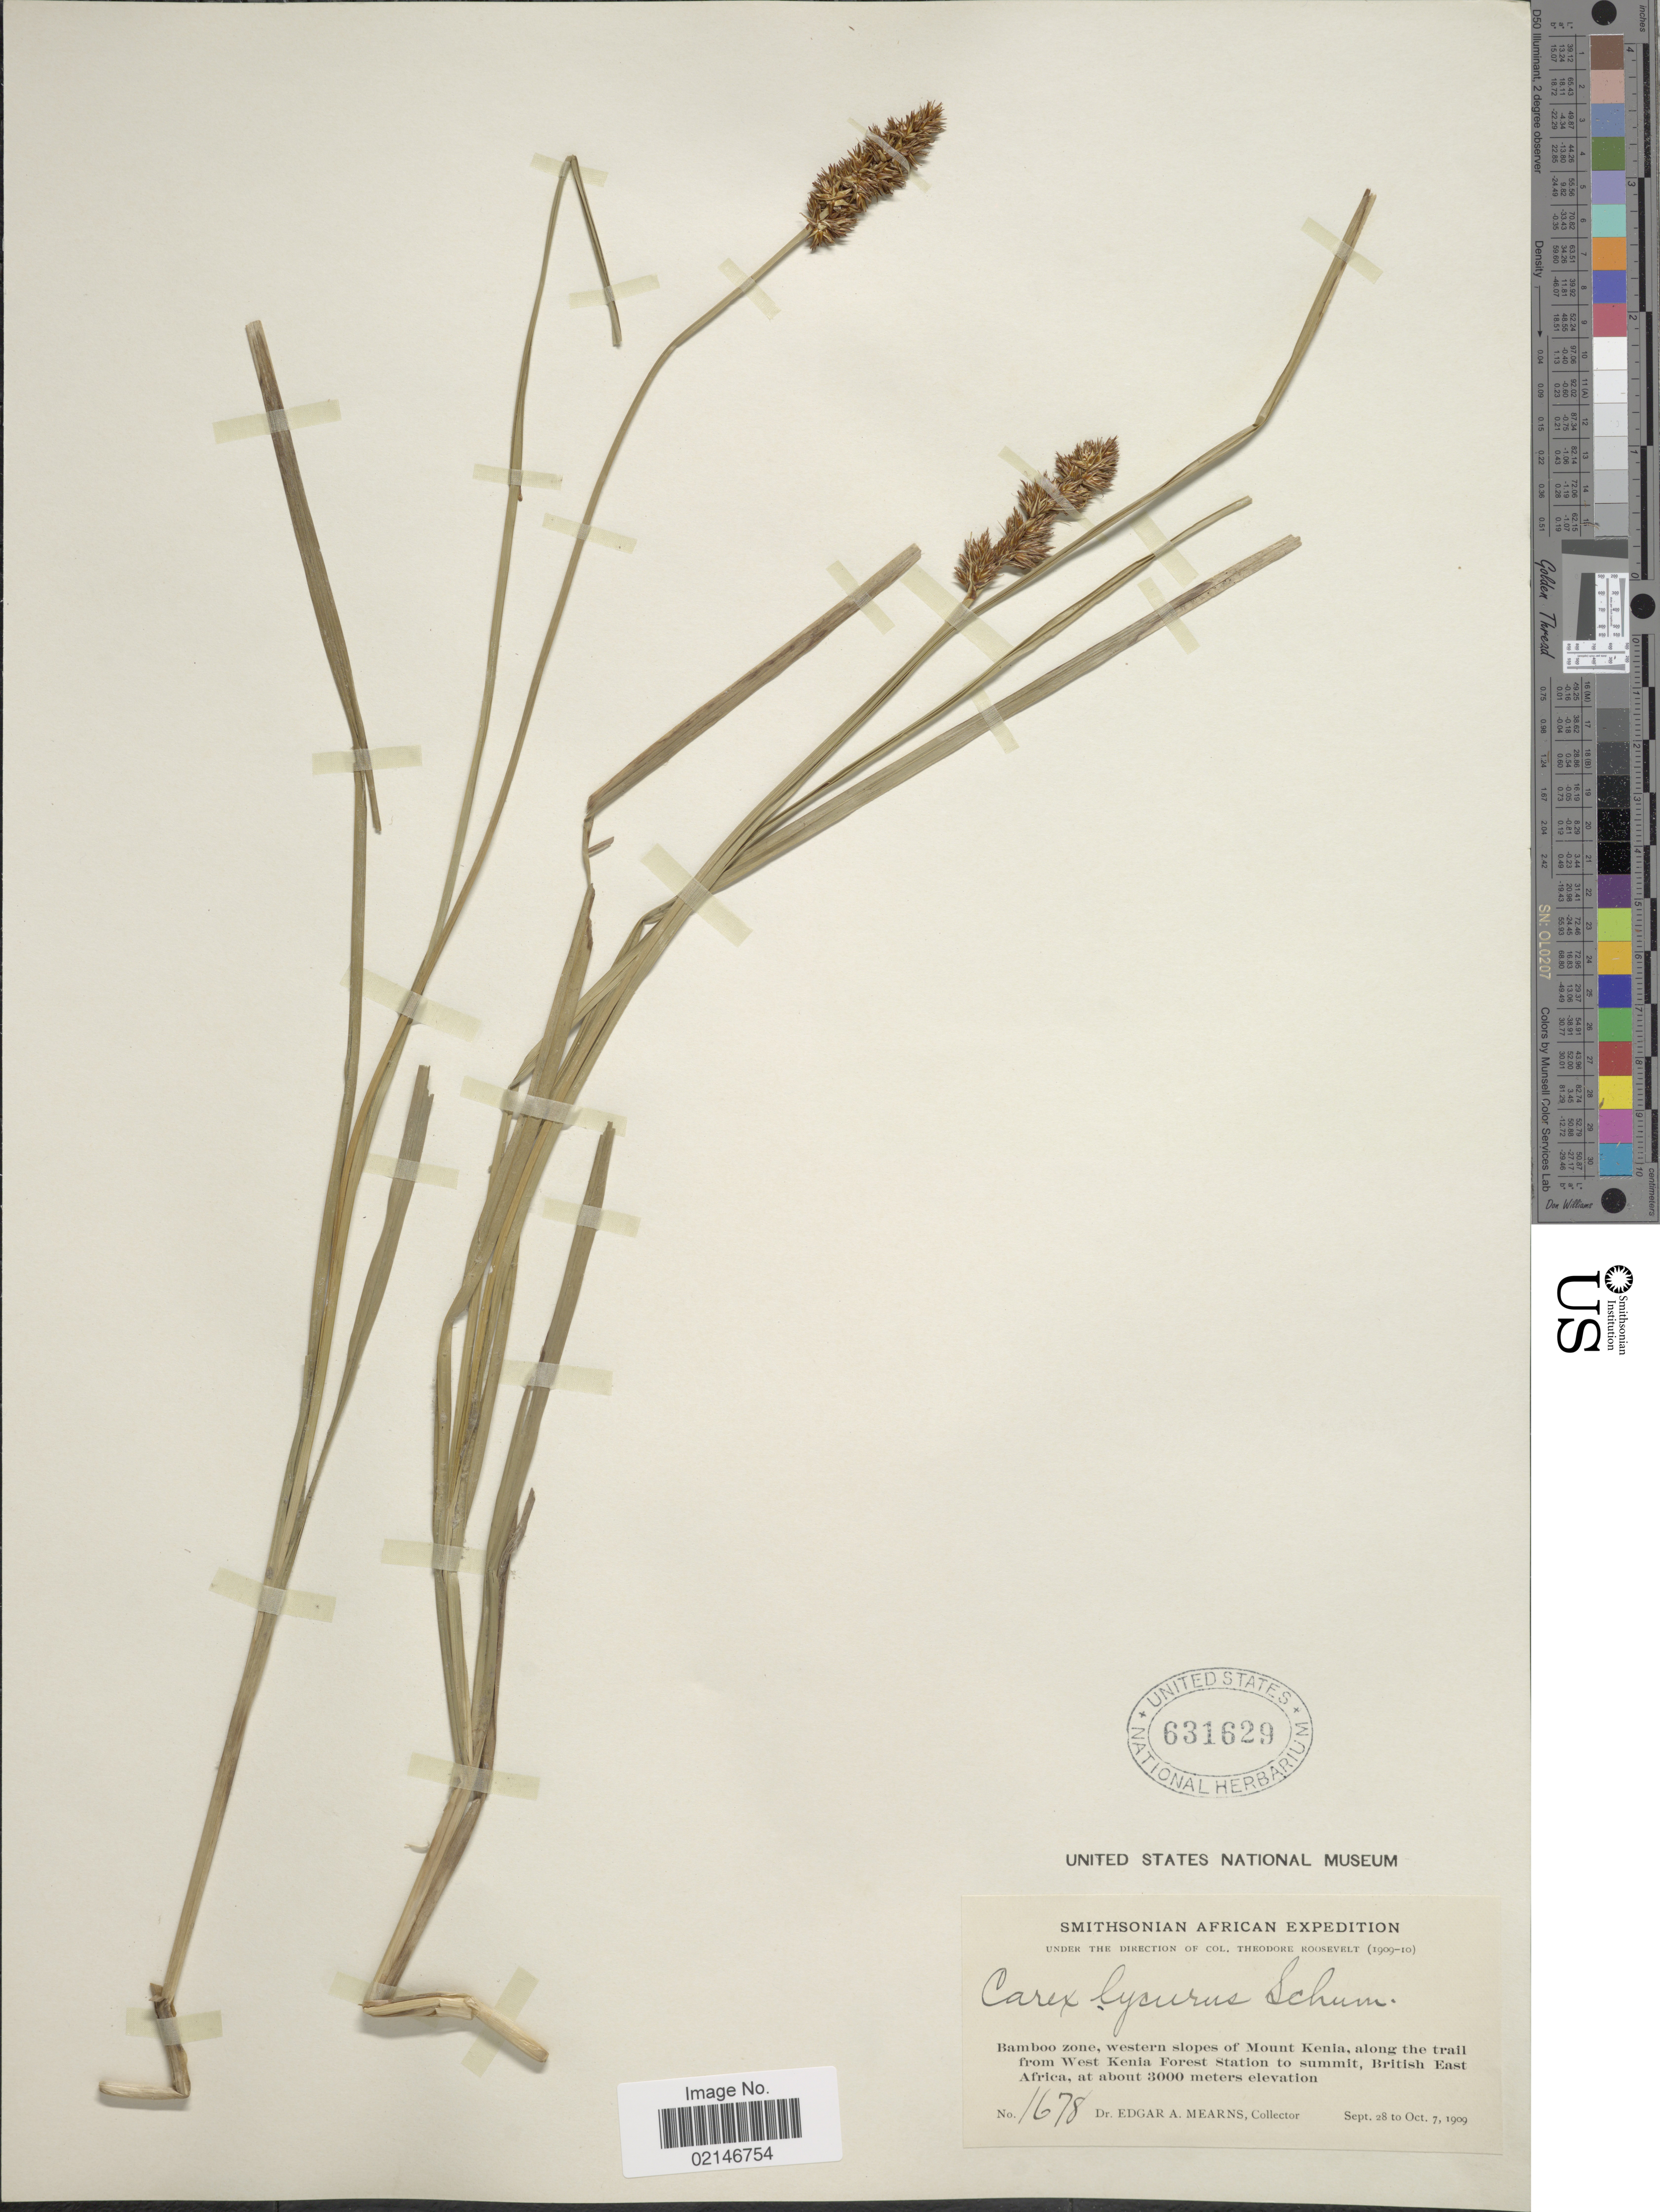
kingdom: Plantae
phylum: Tracheophyta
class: Liliopsida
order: Poales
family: Cyperaceae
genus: Carex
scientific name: Carex lycurus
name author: K. Schum.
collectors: E. A. Mearns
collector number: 1678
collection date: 1909-09-28/1909-10-07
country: Kenya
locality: Bamboo zone, western slopes of Mount Kenia, along the trail from West Kenia Forest Station to summit, British East Africa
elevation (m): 3000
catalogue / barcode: US 631629